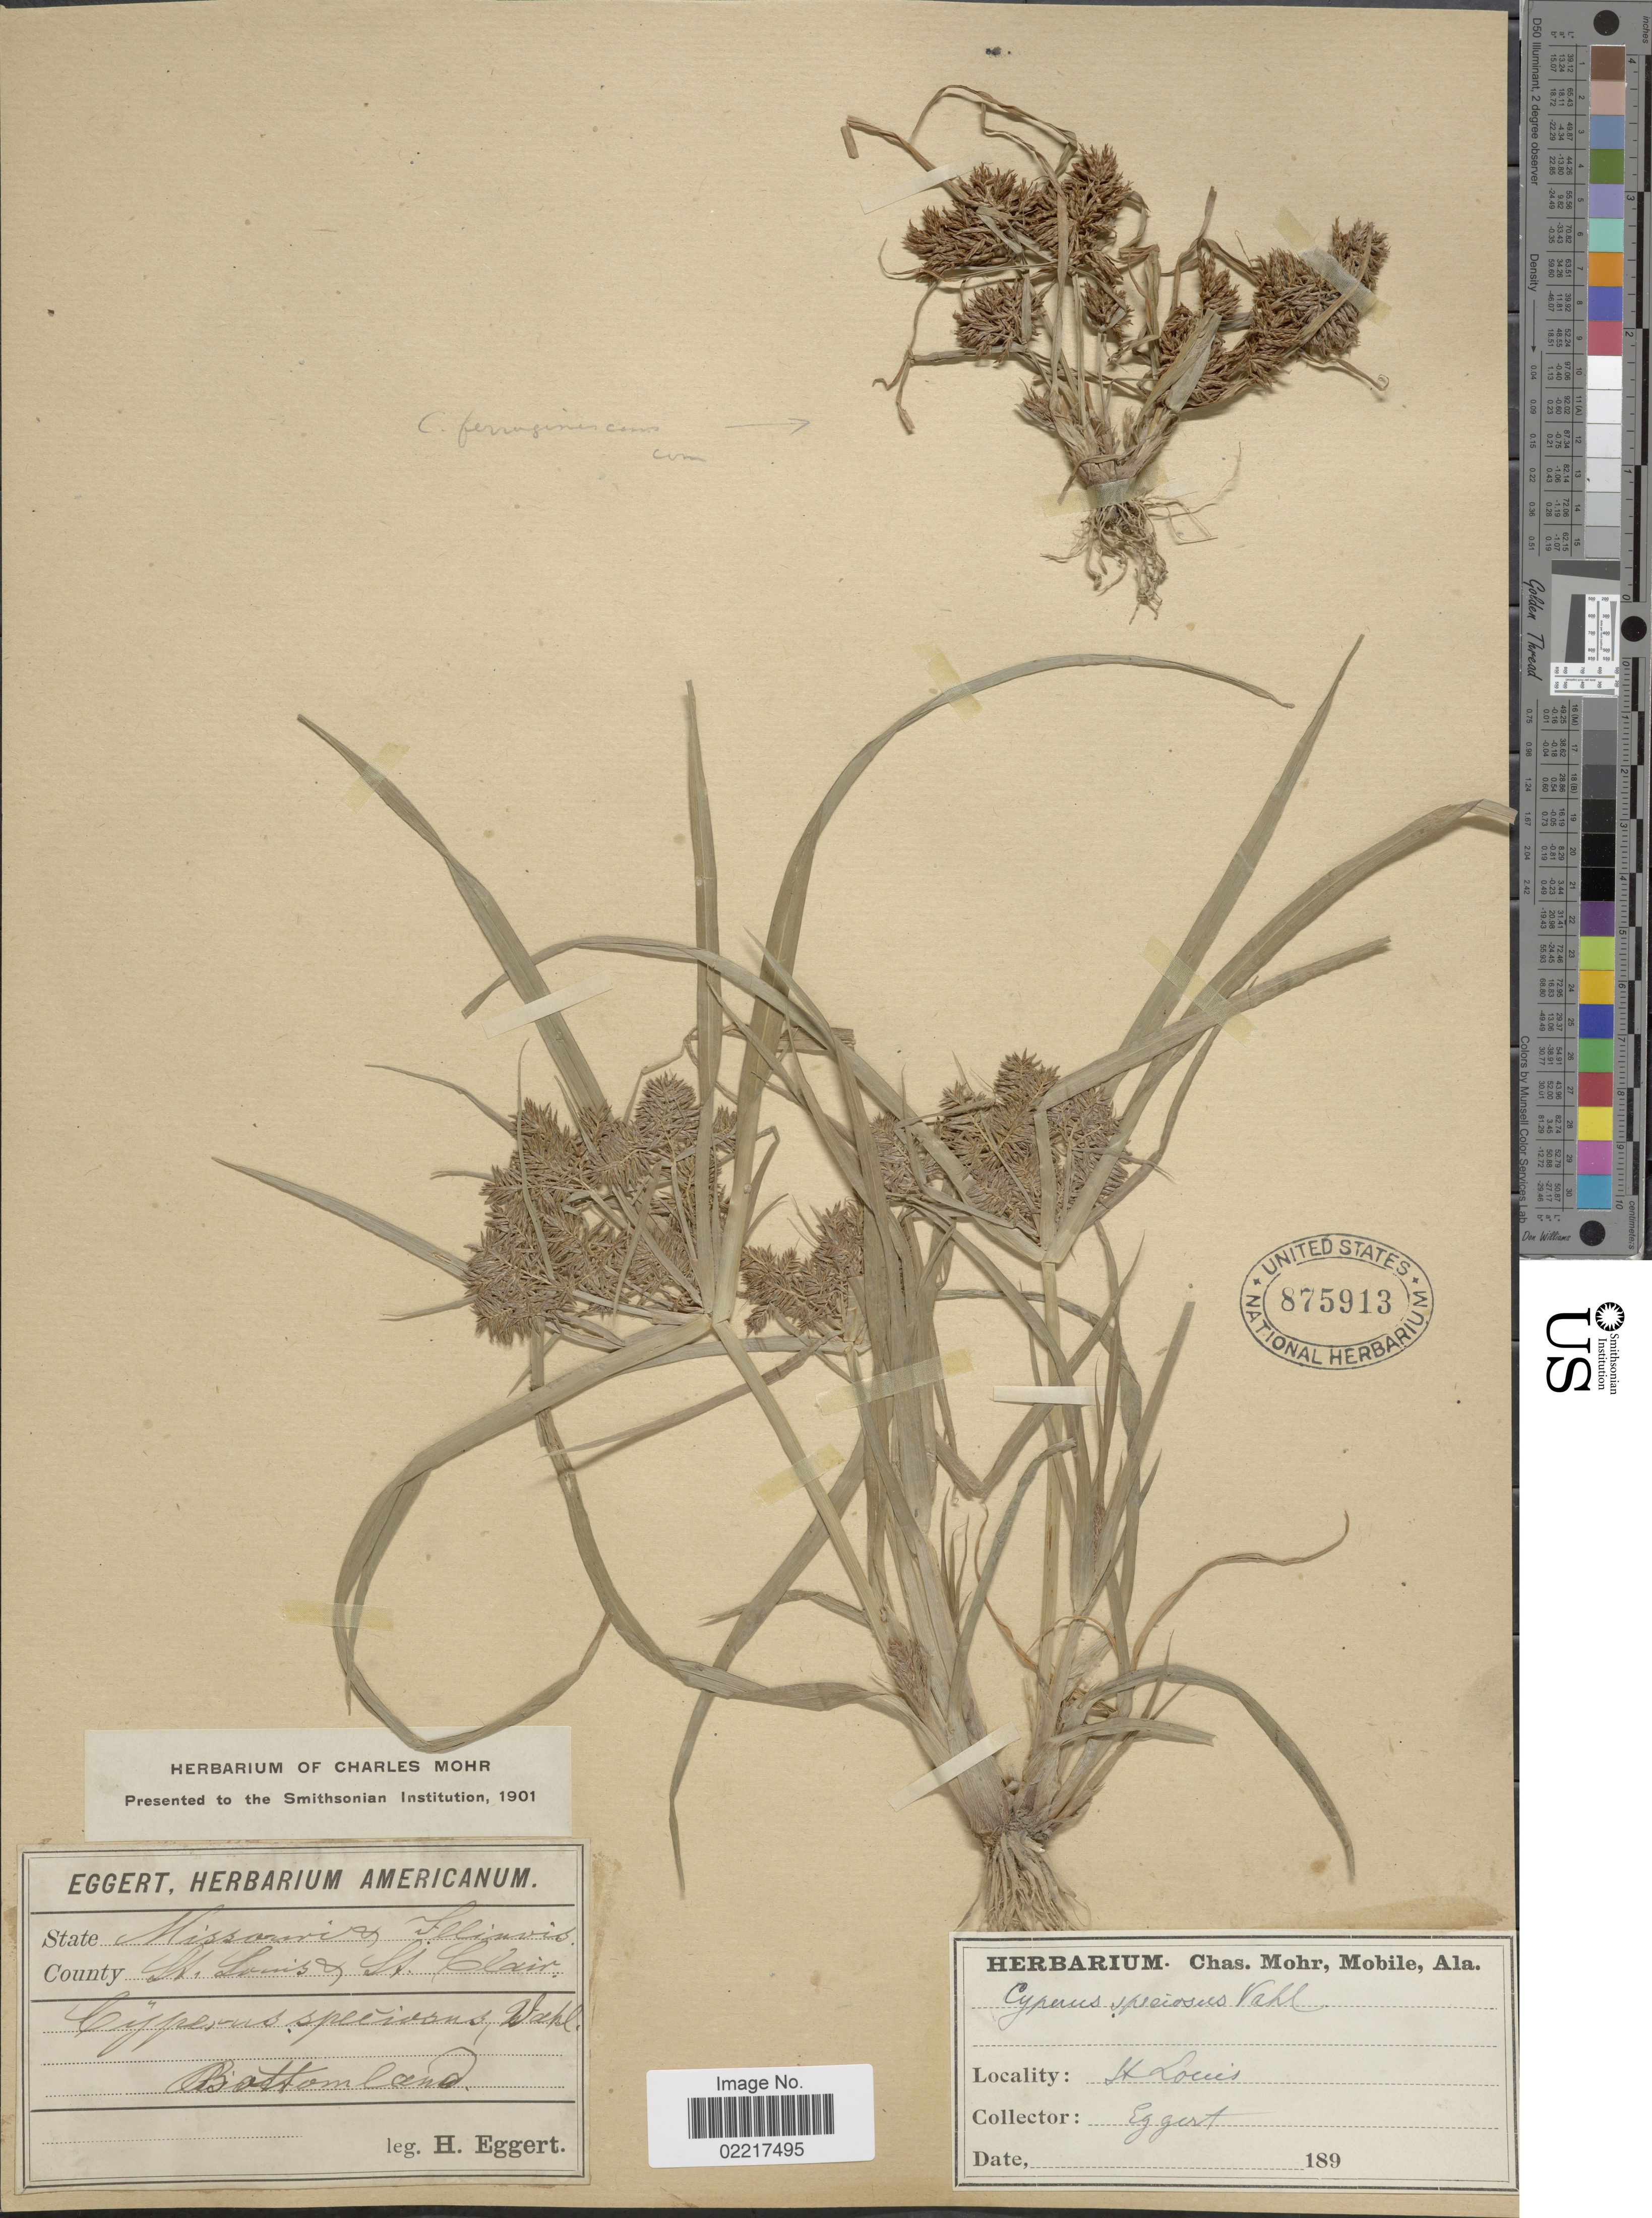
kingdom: Plantae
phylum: Tracheophyta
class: Liliopsida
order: Poales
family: Cyperaceae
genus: Cyperus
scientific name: Cyperus odoratus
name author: L.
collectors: H. Eggert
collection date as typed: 189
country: United States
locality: State Missouries, Illinois, County St Louis, St Clair, Bottomland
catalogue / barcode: US 875913